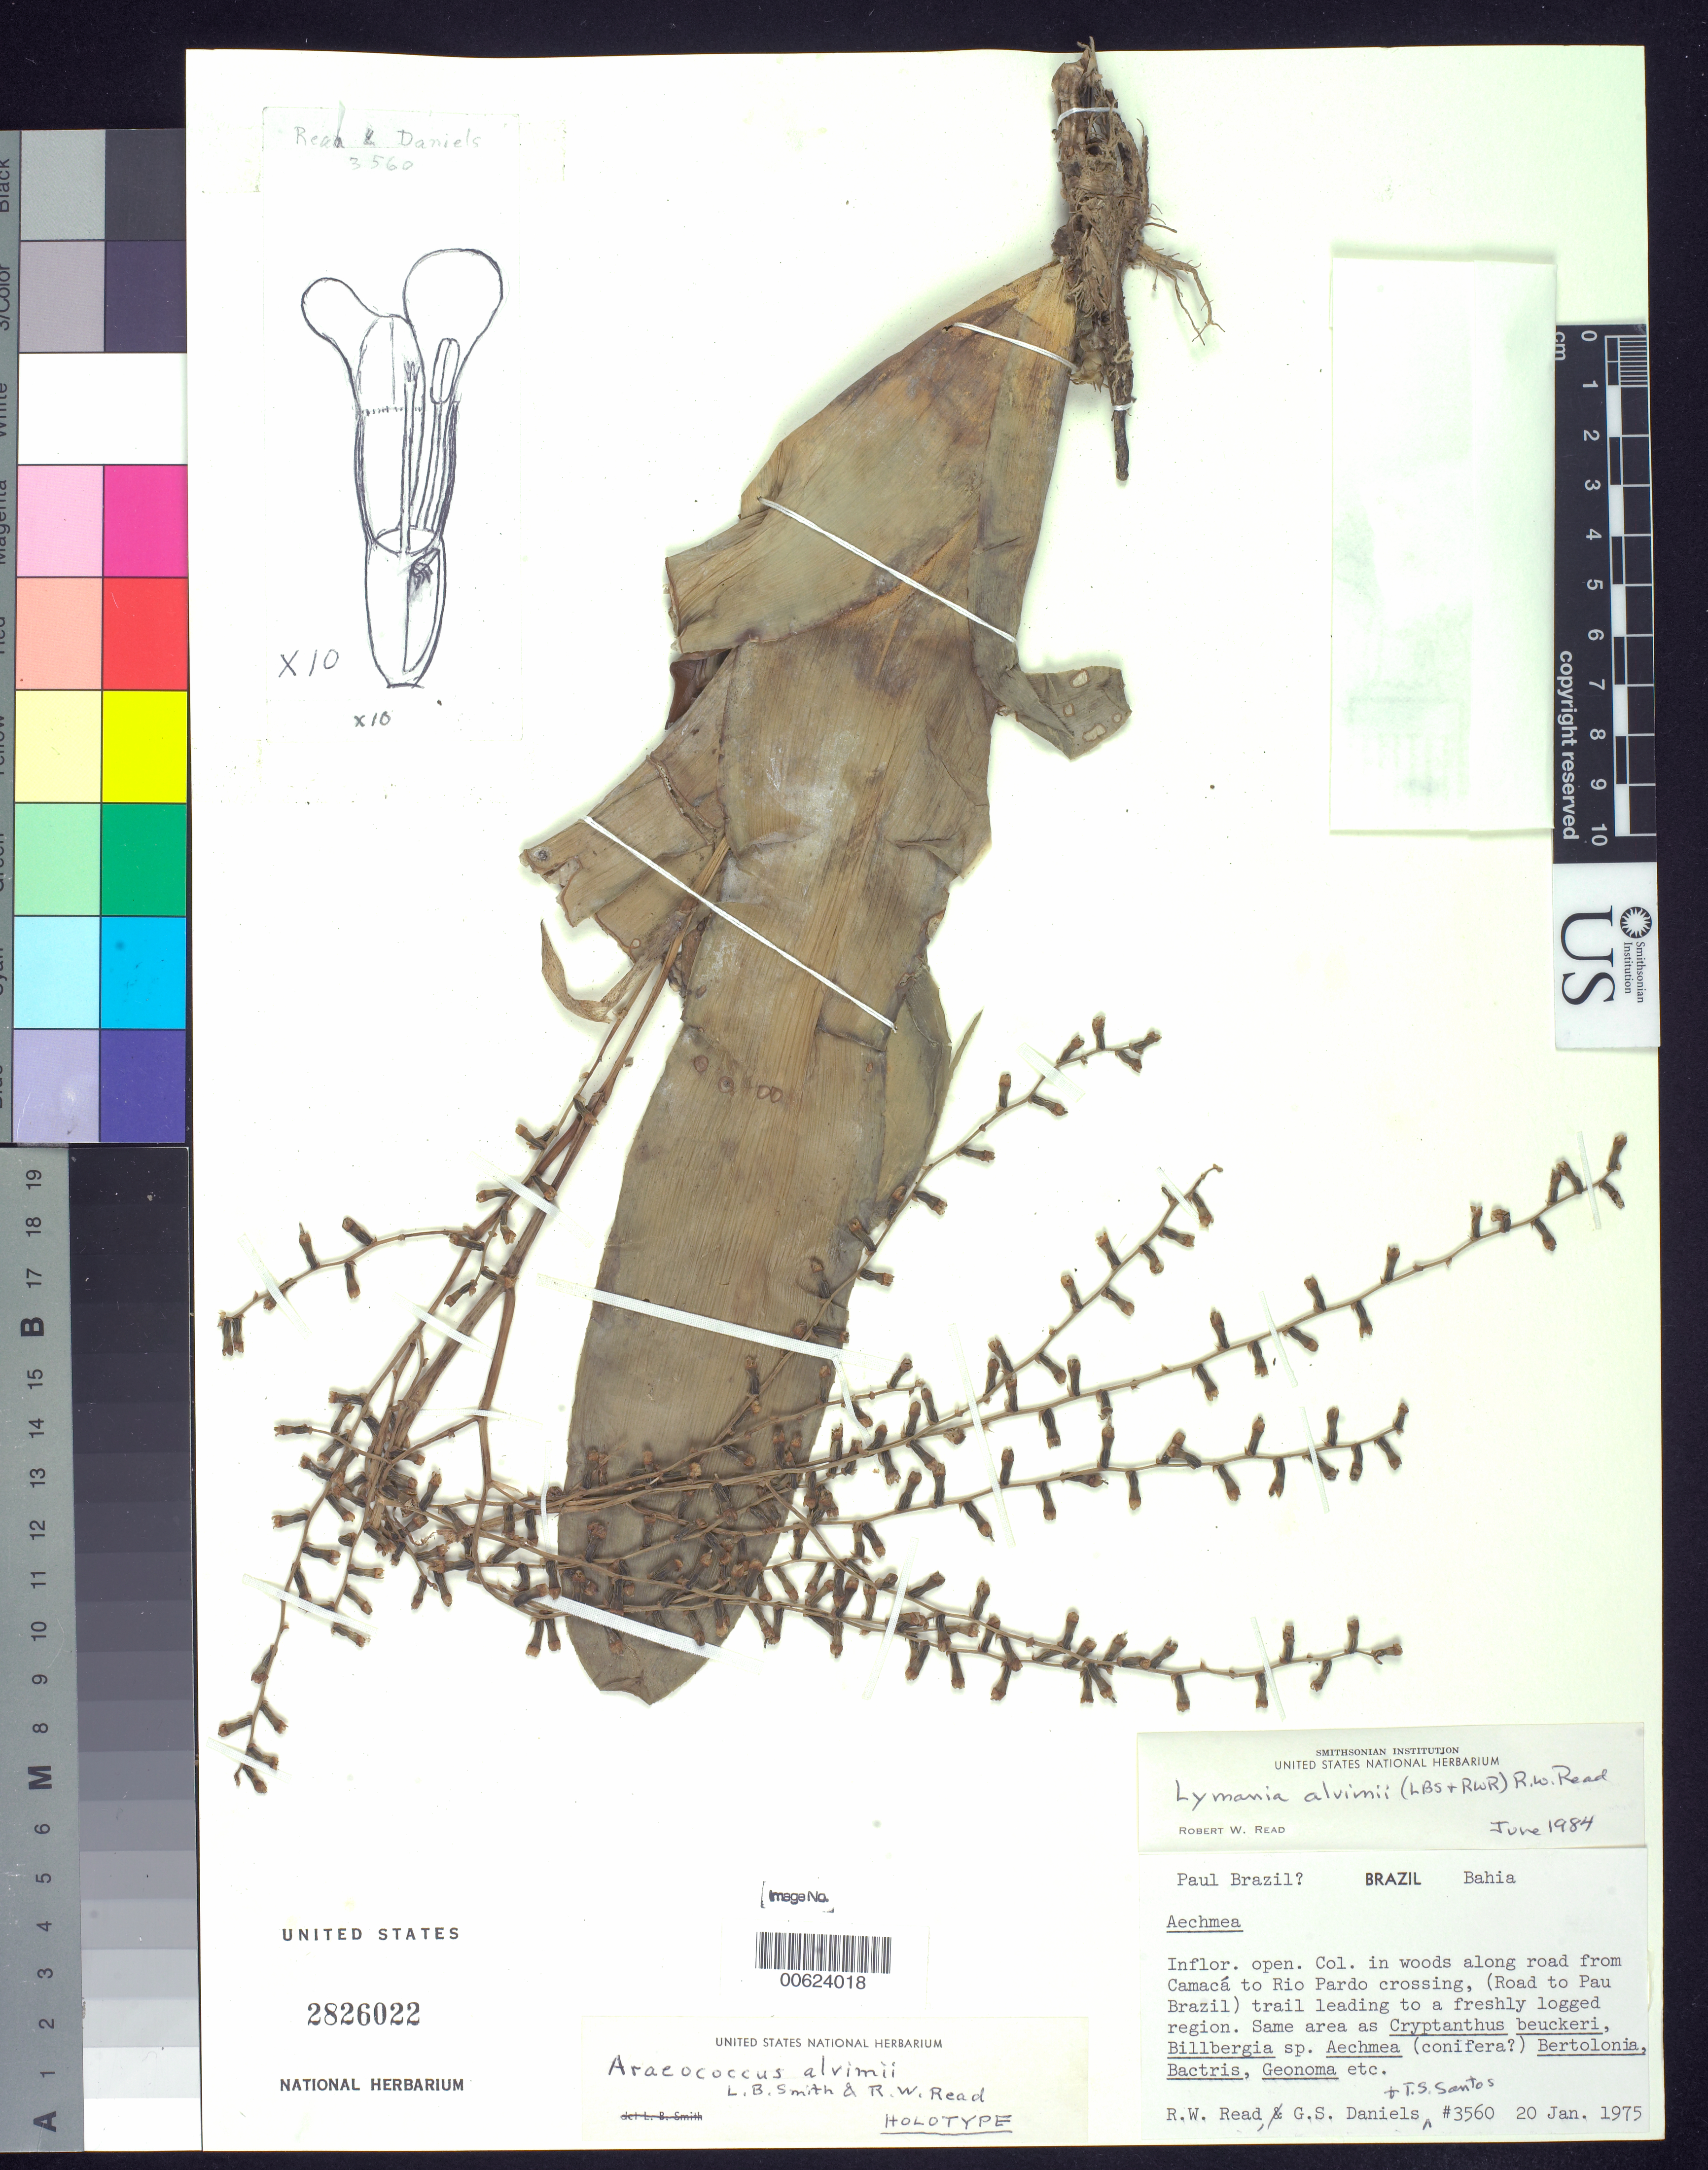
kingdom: Plantae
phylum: Tracheophyta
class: Liliopsida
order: Poales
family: Bromeliaceae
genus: Araeococcus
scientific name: Araeococcus alvimii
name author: L.B. Sm. & Read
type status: Holotype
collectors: R. W. Read, G. S. Daniels & T. S. Santos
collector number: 3560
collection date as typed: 20 Jan 1975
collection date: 1975-01-20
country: Brazil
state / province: Bahia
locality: Road from Camaca to Rio Pardo Crossing.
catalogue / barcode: US 2826022